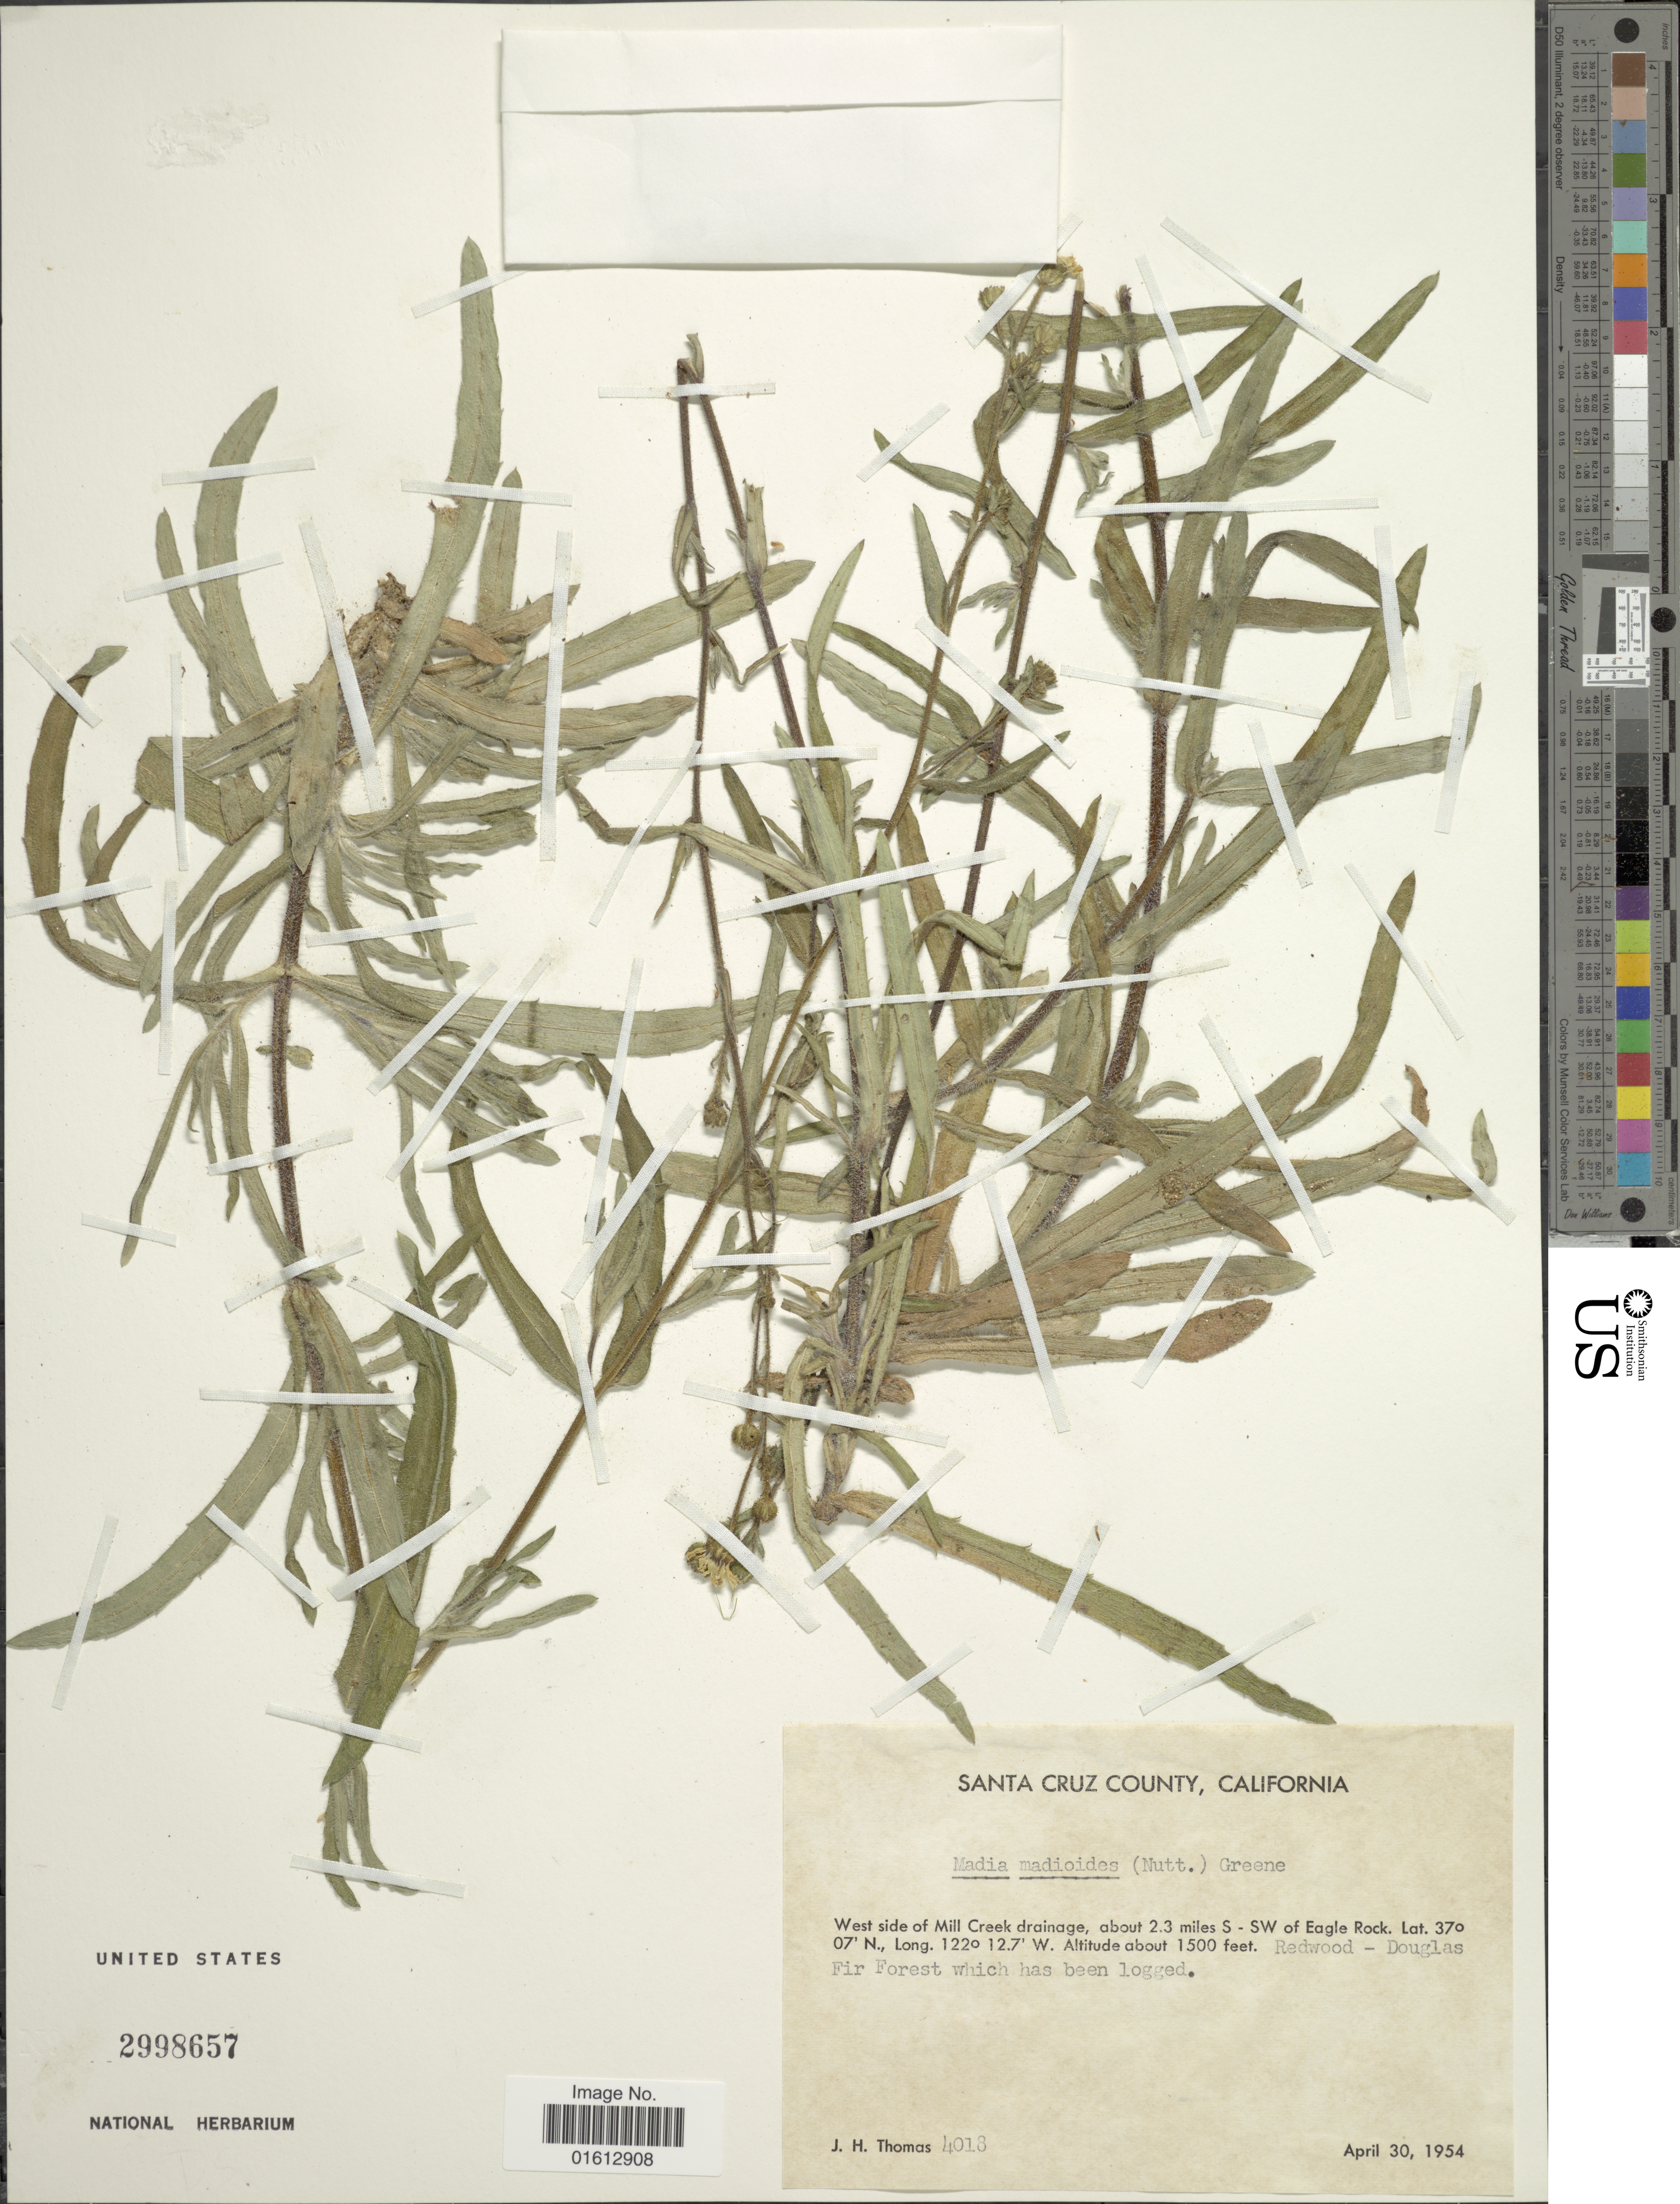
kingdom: Plantae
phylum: Tracheophyta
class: Magnoliopsida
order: Asterales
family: Asteraceae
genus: Madia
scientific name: Madia madioides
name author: (Nutt.) Greene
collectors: J. H. Thomas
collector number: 4018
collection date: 1954-04-30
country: United States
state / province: California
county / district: Santa Cruz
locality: California, Santa Cruz County, West side of Mill Creek, drainage, about 2.3 miles S-SW of Eagle Rock. Redwood - Douglas Fir Forest which has been logged.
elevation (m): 457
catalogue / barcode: US 2998657